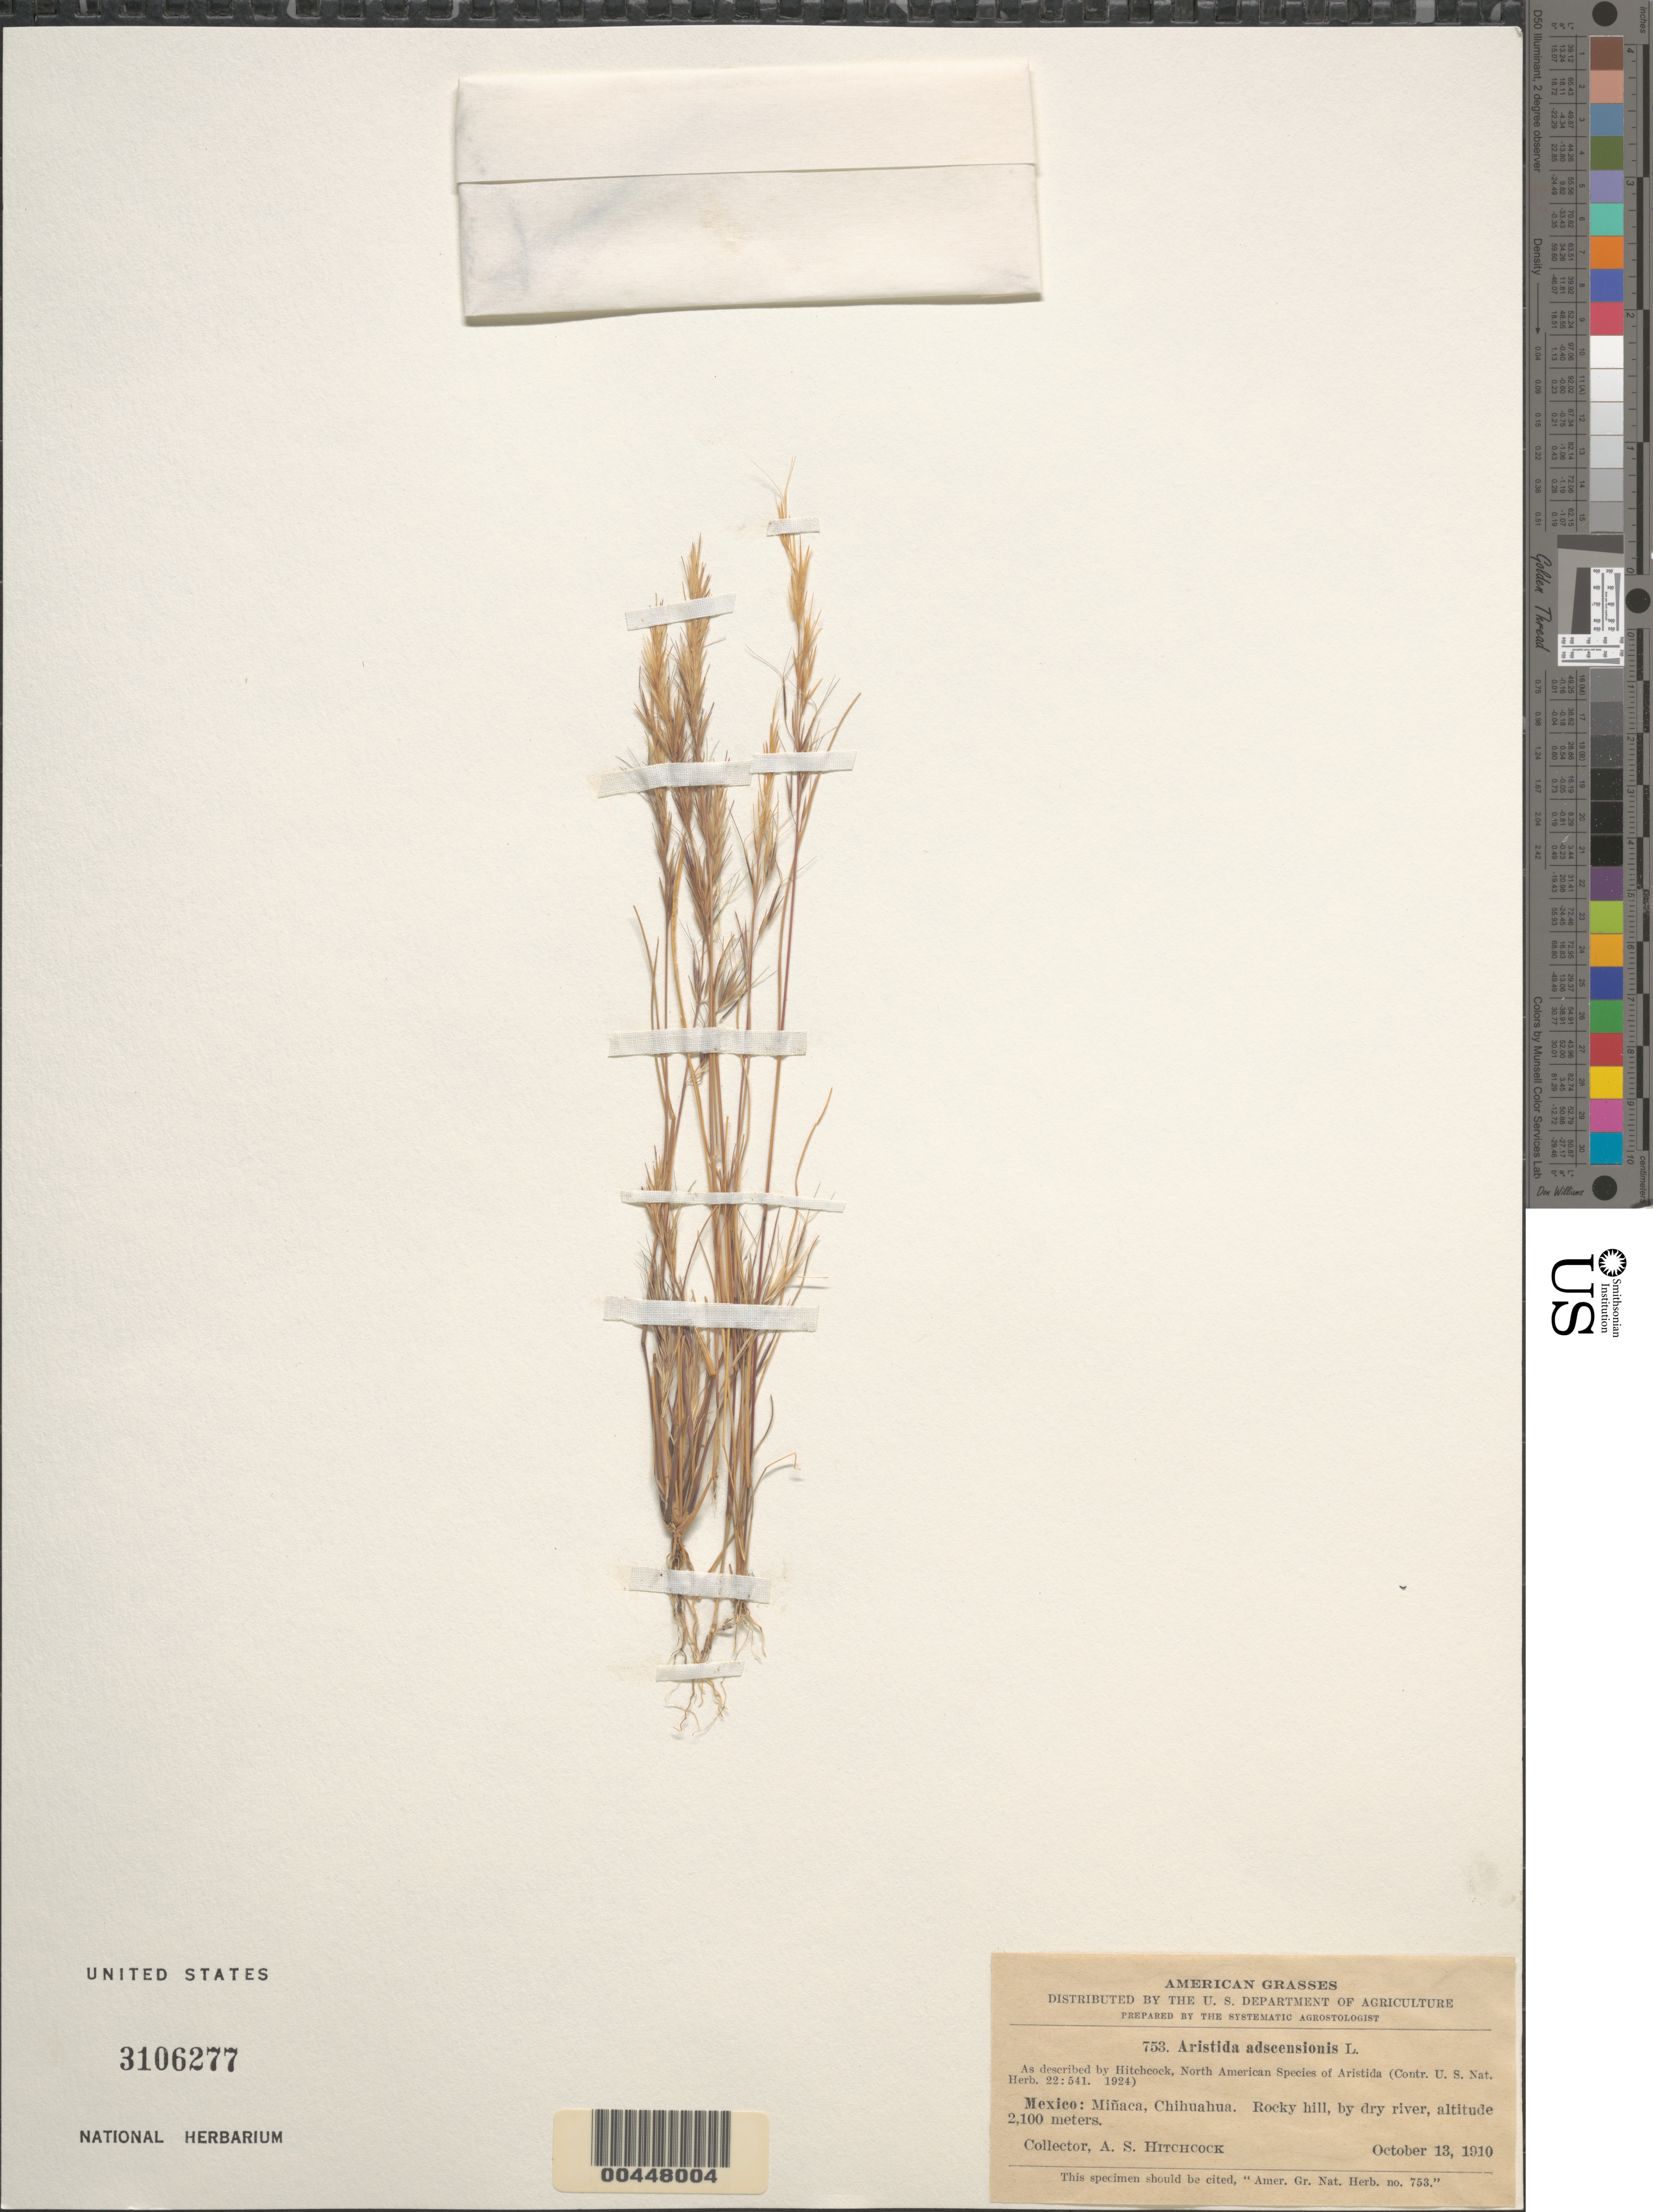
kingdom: Plantae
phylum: Tracheophyta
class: Liliopsida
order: Poales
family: Poaceae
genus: Aristida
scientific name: Aristida adscensionis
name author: L.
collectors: A. S. Hitchcock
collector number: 753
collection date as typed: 13 Oct 1910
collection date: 1910-10-13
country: Mexico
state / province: Chihuahua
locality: Miñaca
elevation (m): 2100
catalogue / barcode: US 3106277